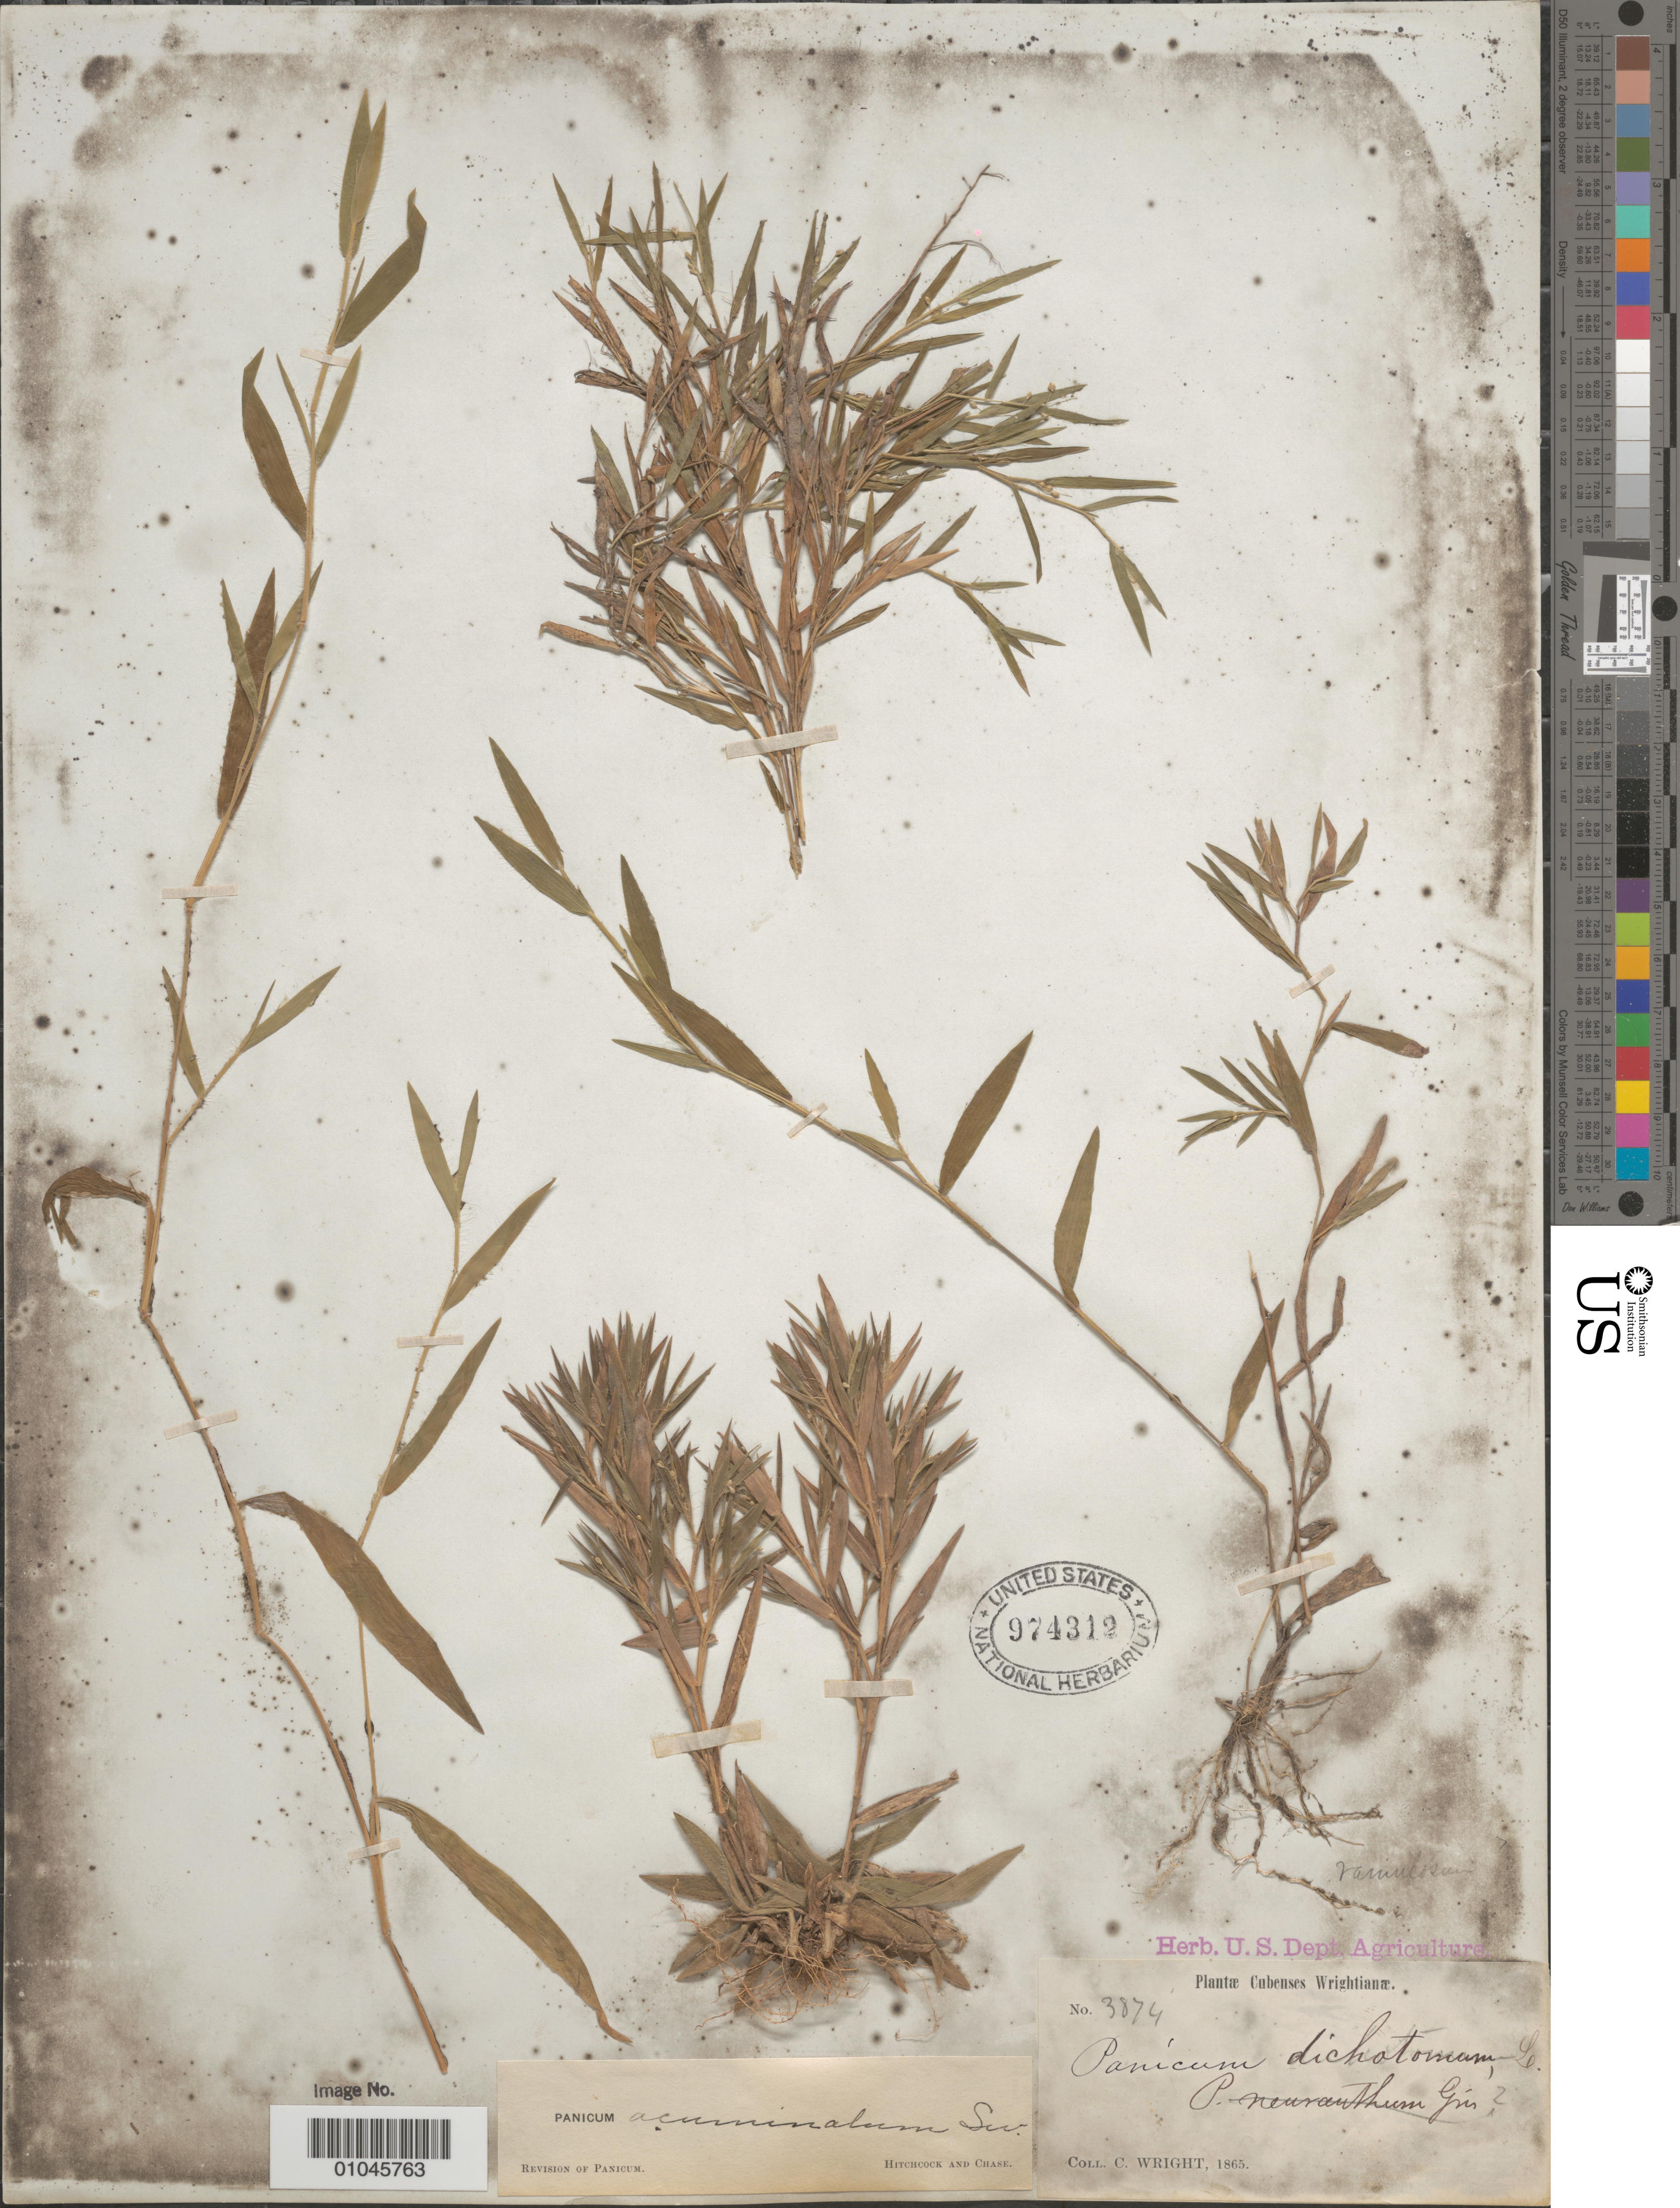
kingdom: Plantae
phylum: Tracheophyta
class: Liliopsida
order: Poales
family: Poaceae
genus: Panicum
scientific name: Panicum acuminatum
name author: Sw.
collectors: C. Wright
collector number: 3874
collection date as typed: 1865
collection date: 1865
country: Cuba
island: Cuba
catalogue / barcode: US 974312